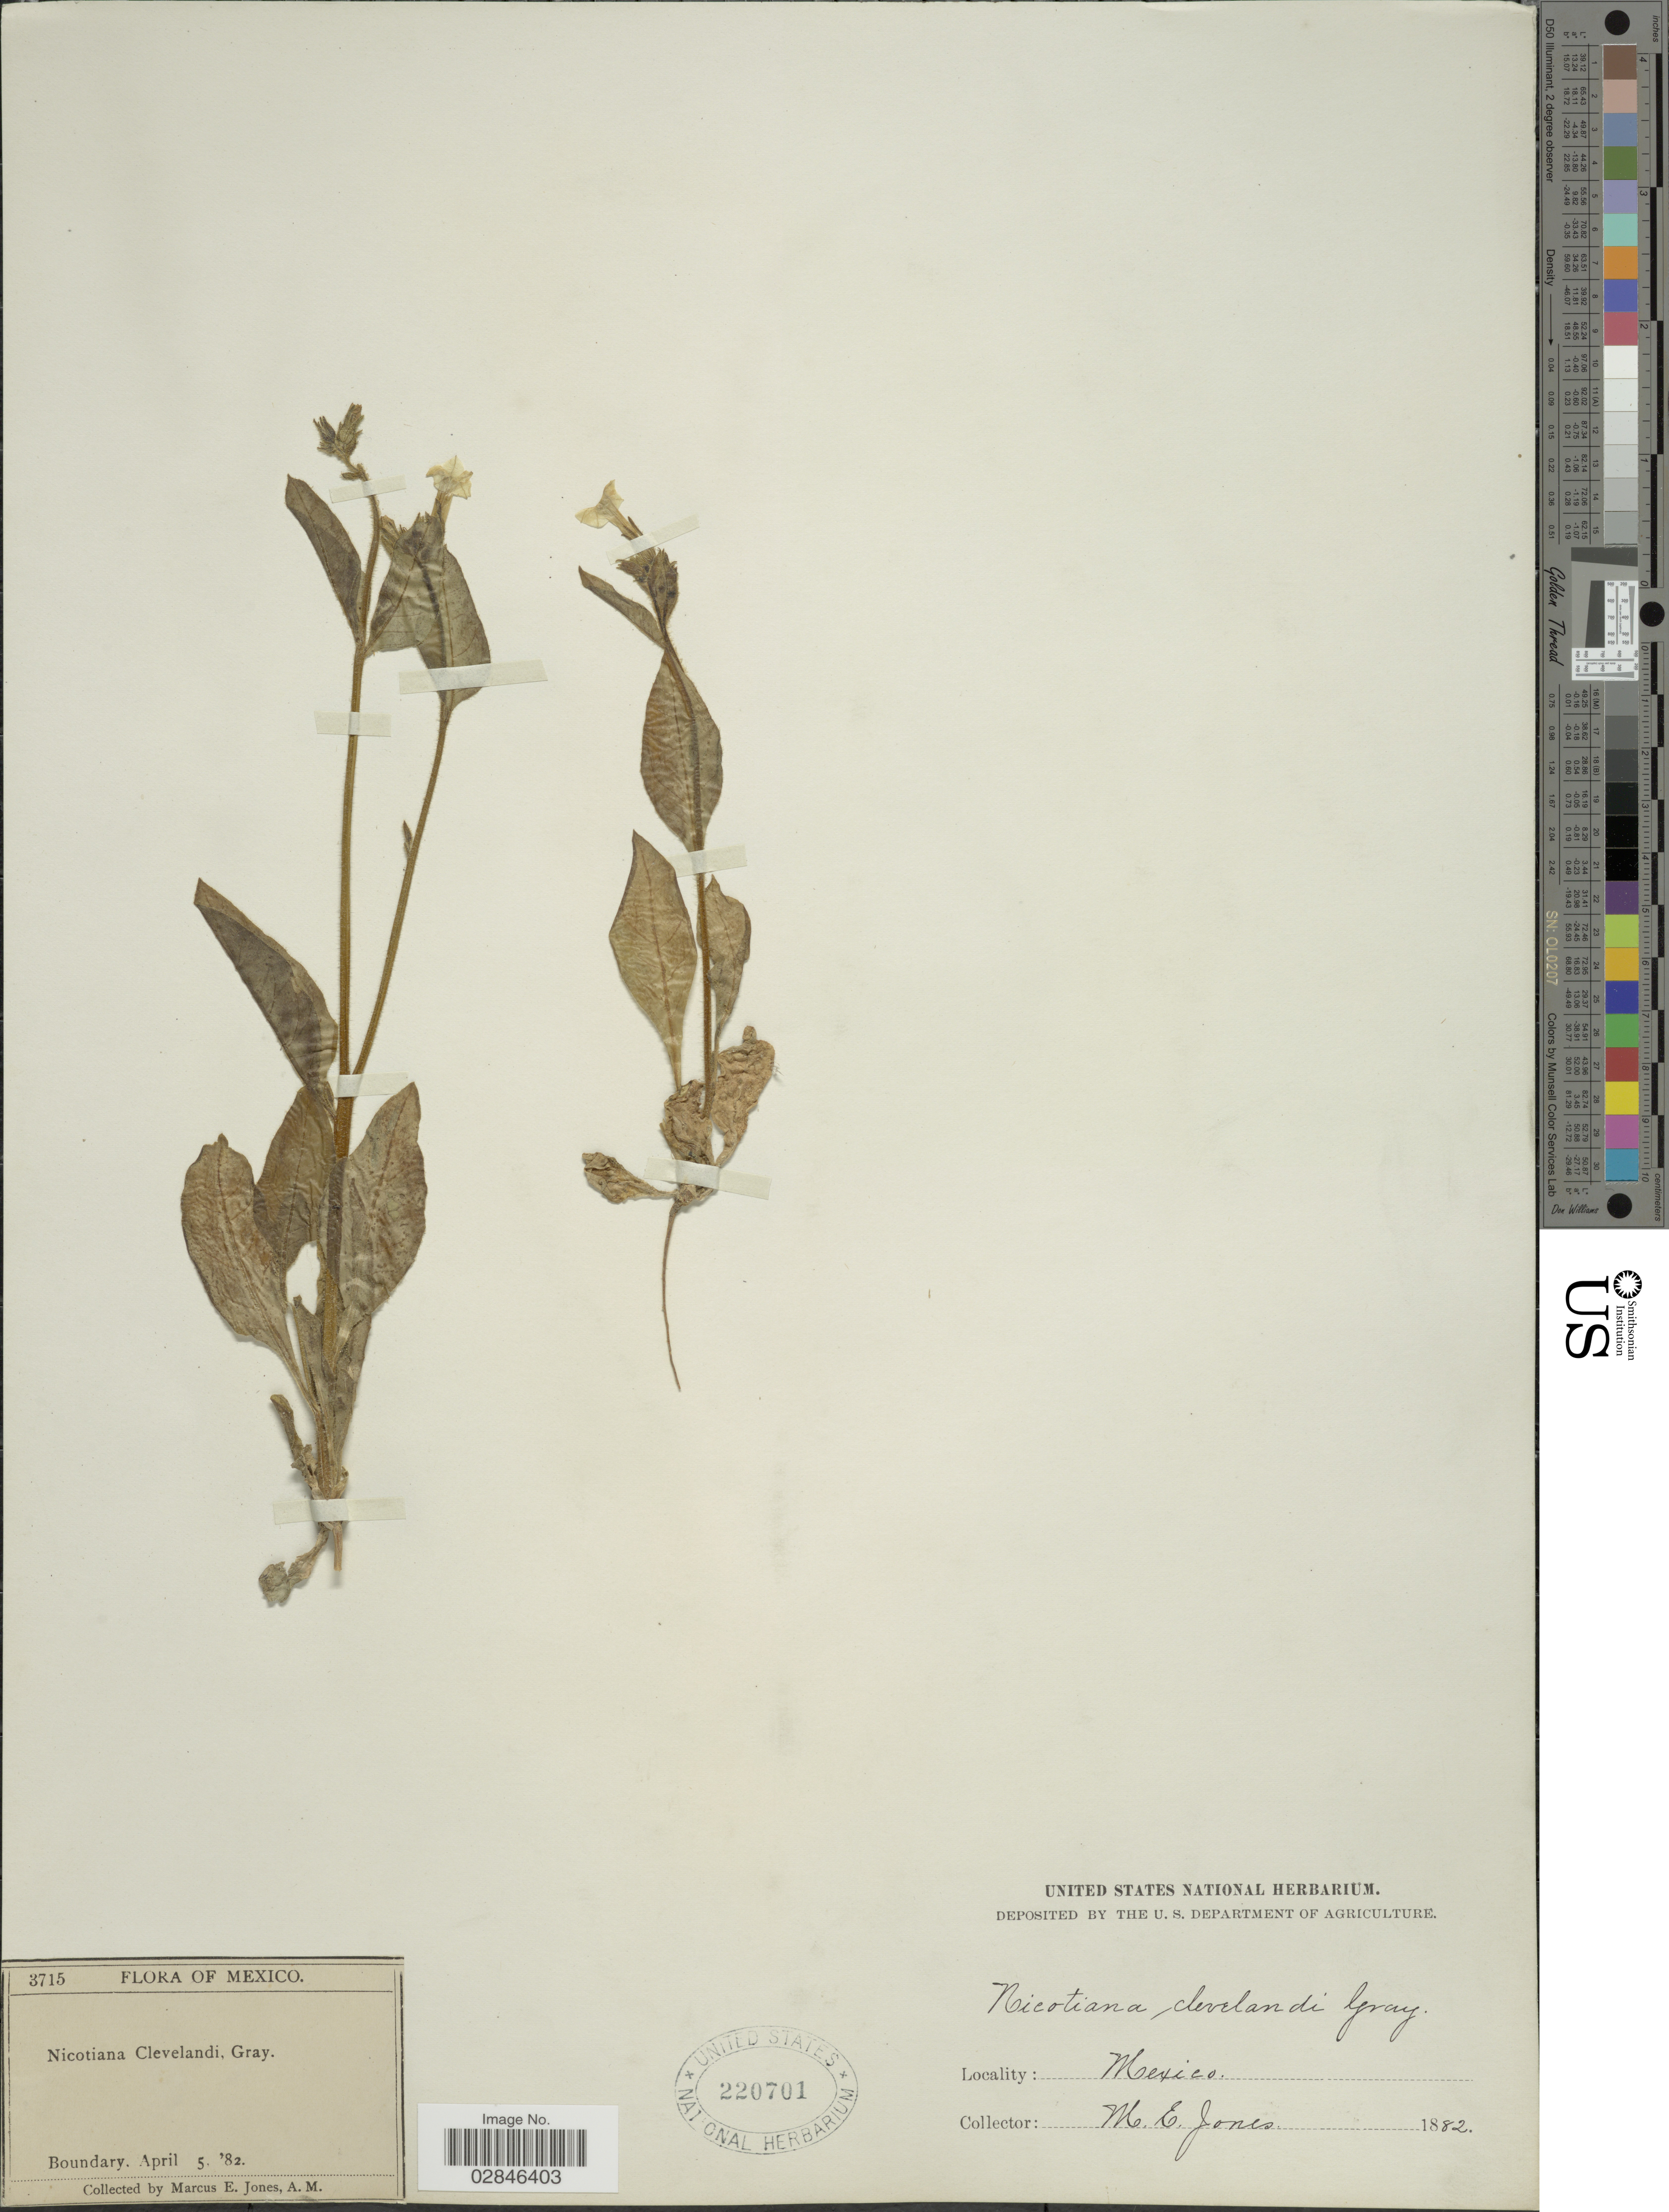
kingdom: Plantae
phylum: Tracheophyta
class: Magnoliopsida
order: Solanales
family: Solanaceae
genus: Nicotiana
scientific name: Nicotiana clevelandii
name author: A. Gray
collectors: M. E. Jones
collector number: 3715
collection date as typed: Transcribed d/m/y: 5/4/82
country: Mexico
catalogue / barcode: US 220701